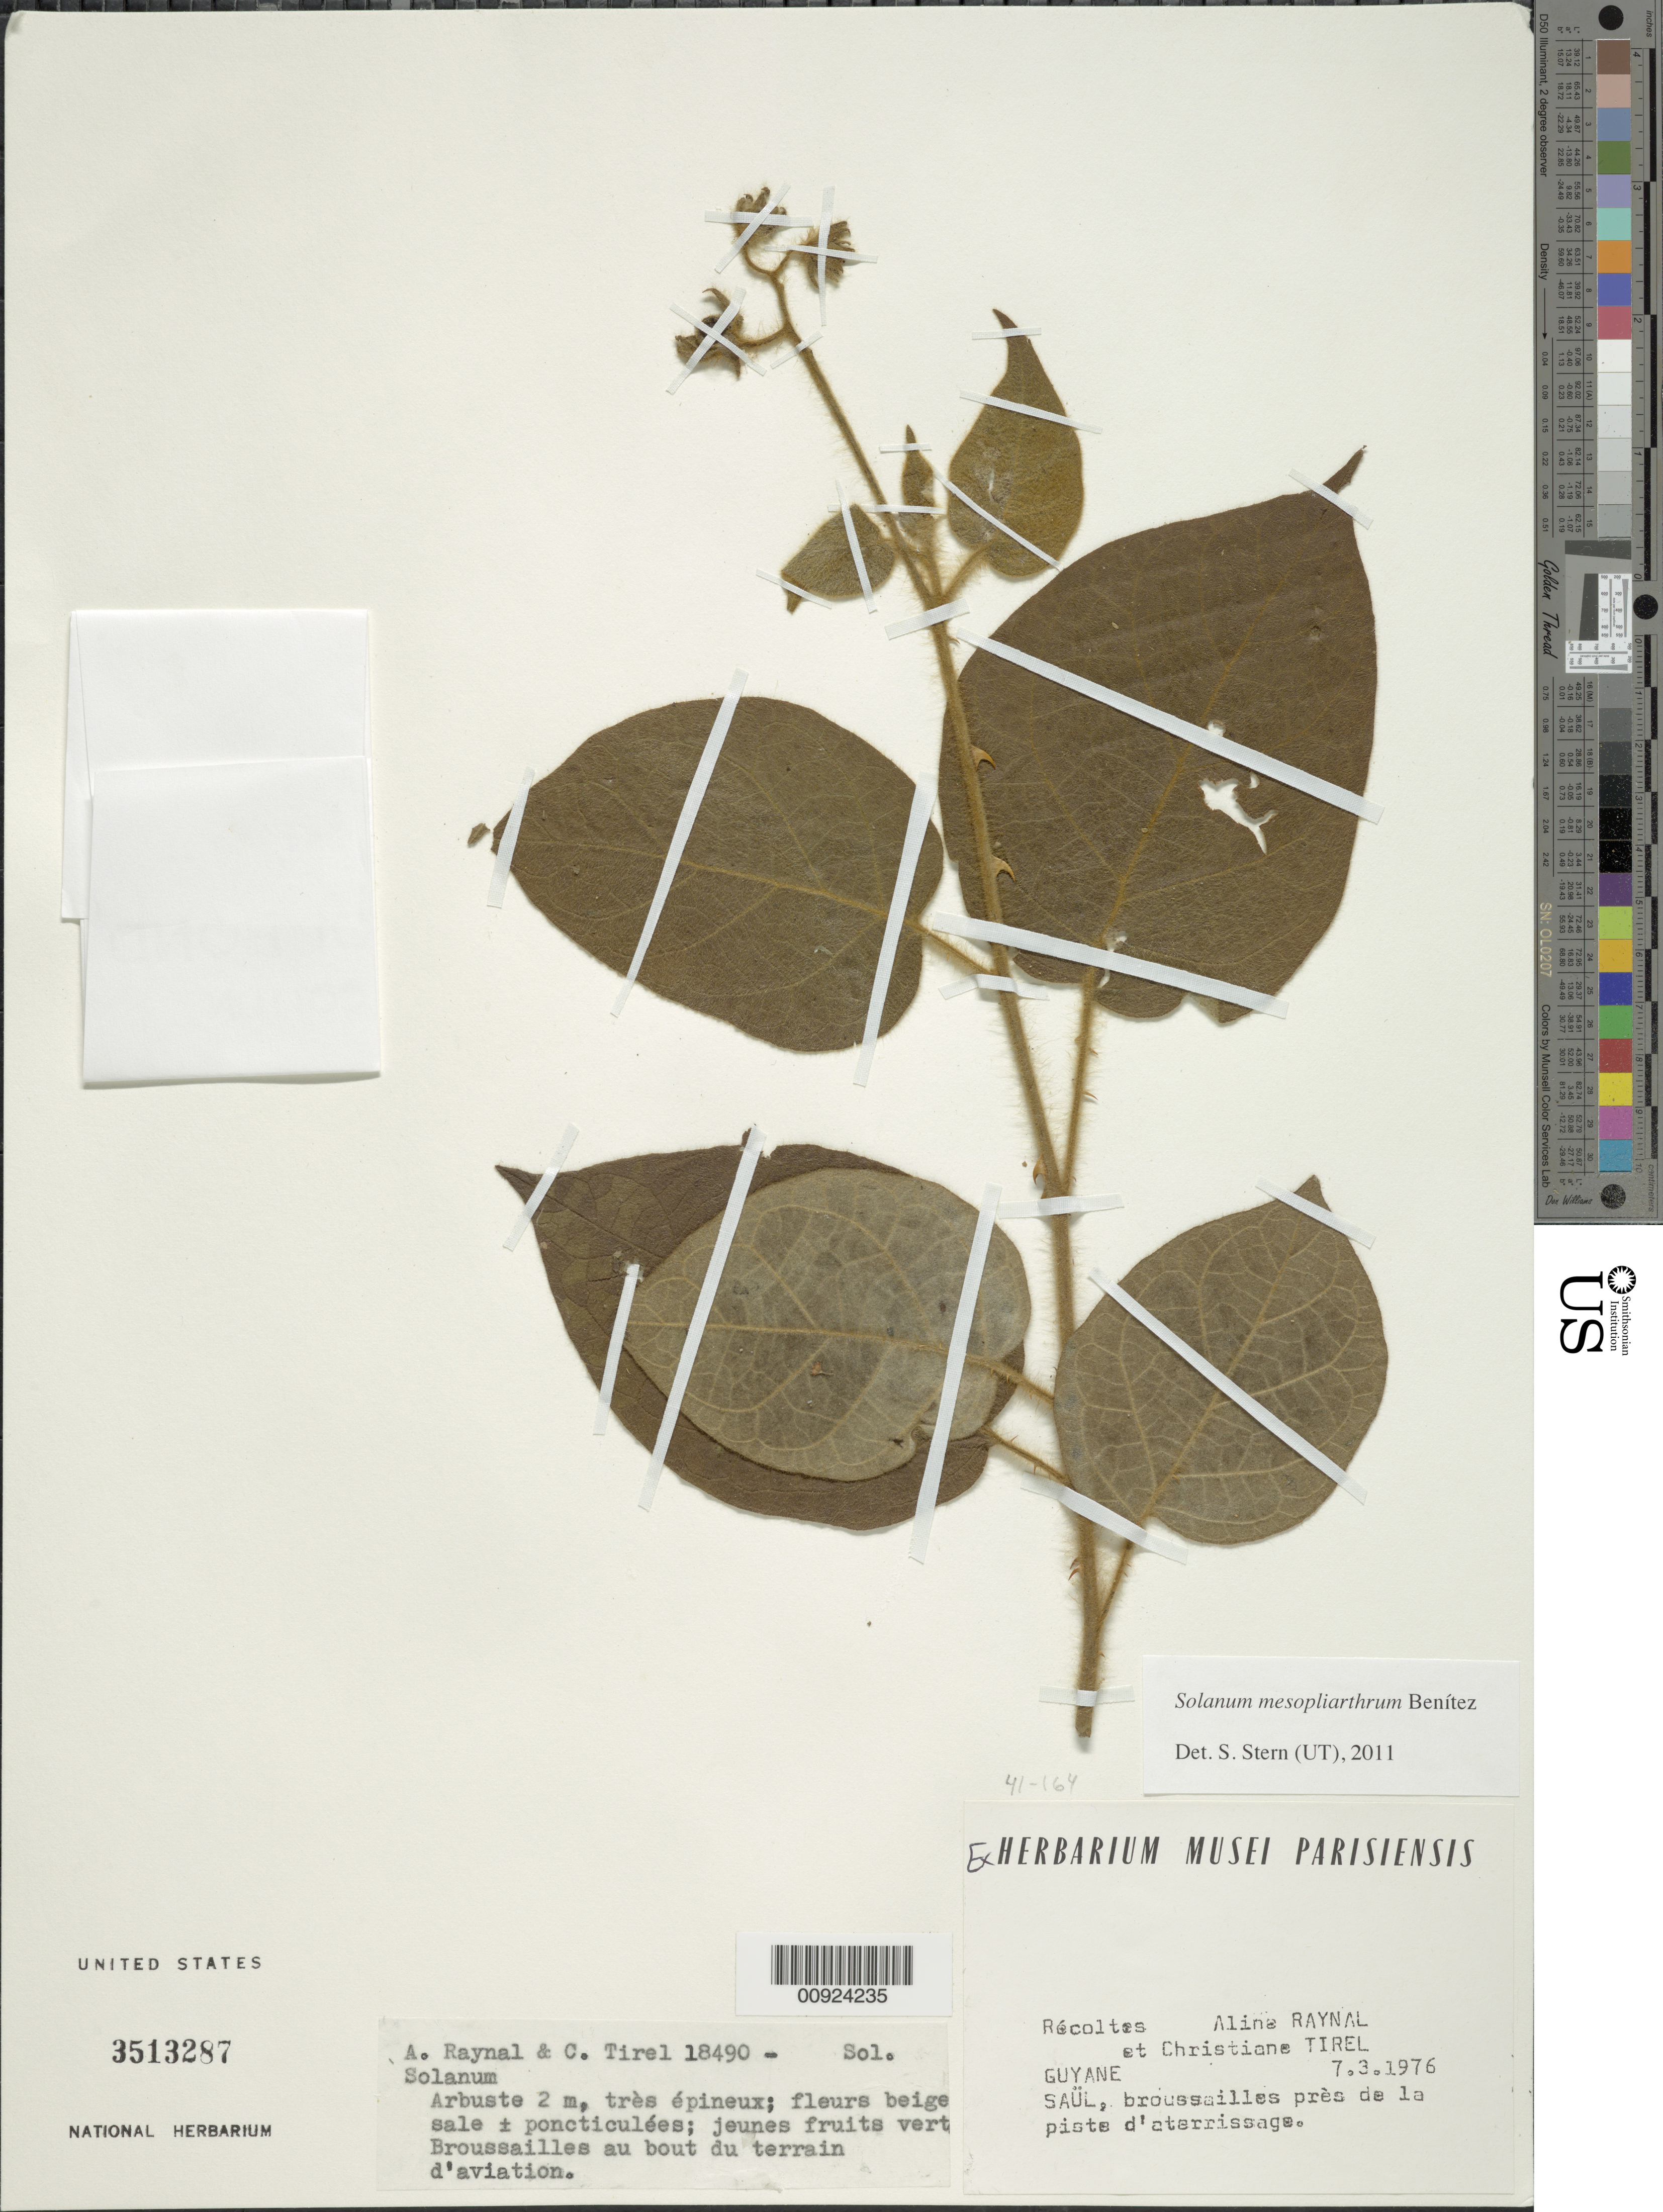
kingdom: Plantae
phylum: Tracheophyta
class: Magnoliopsida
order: Solanales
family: Solanaceae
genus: Solanum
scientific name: Solanum mesopliarthrum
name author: Bitter ex F. Rojas & Steyerm.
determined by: Stern, S. R., (UT)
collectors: A. M. Raynal & C. Tirel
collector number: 18490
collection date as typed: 7-Mar-76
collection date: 1976-03-07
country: French Guiana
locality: Saül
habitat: Broussailles pres de la piste d'atterissage; broussailles au bout du terrain d'aviation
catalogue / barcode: US 3513287